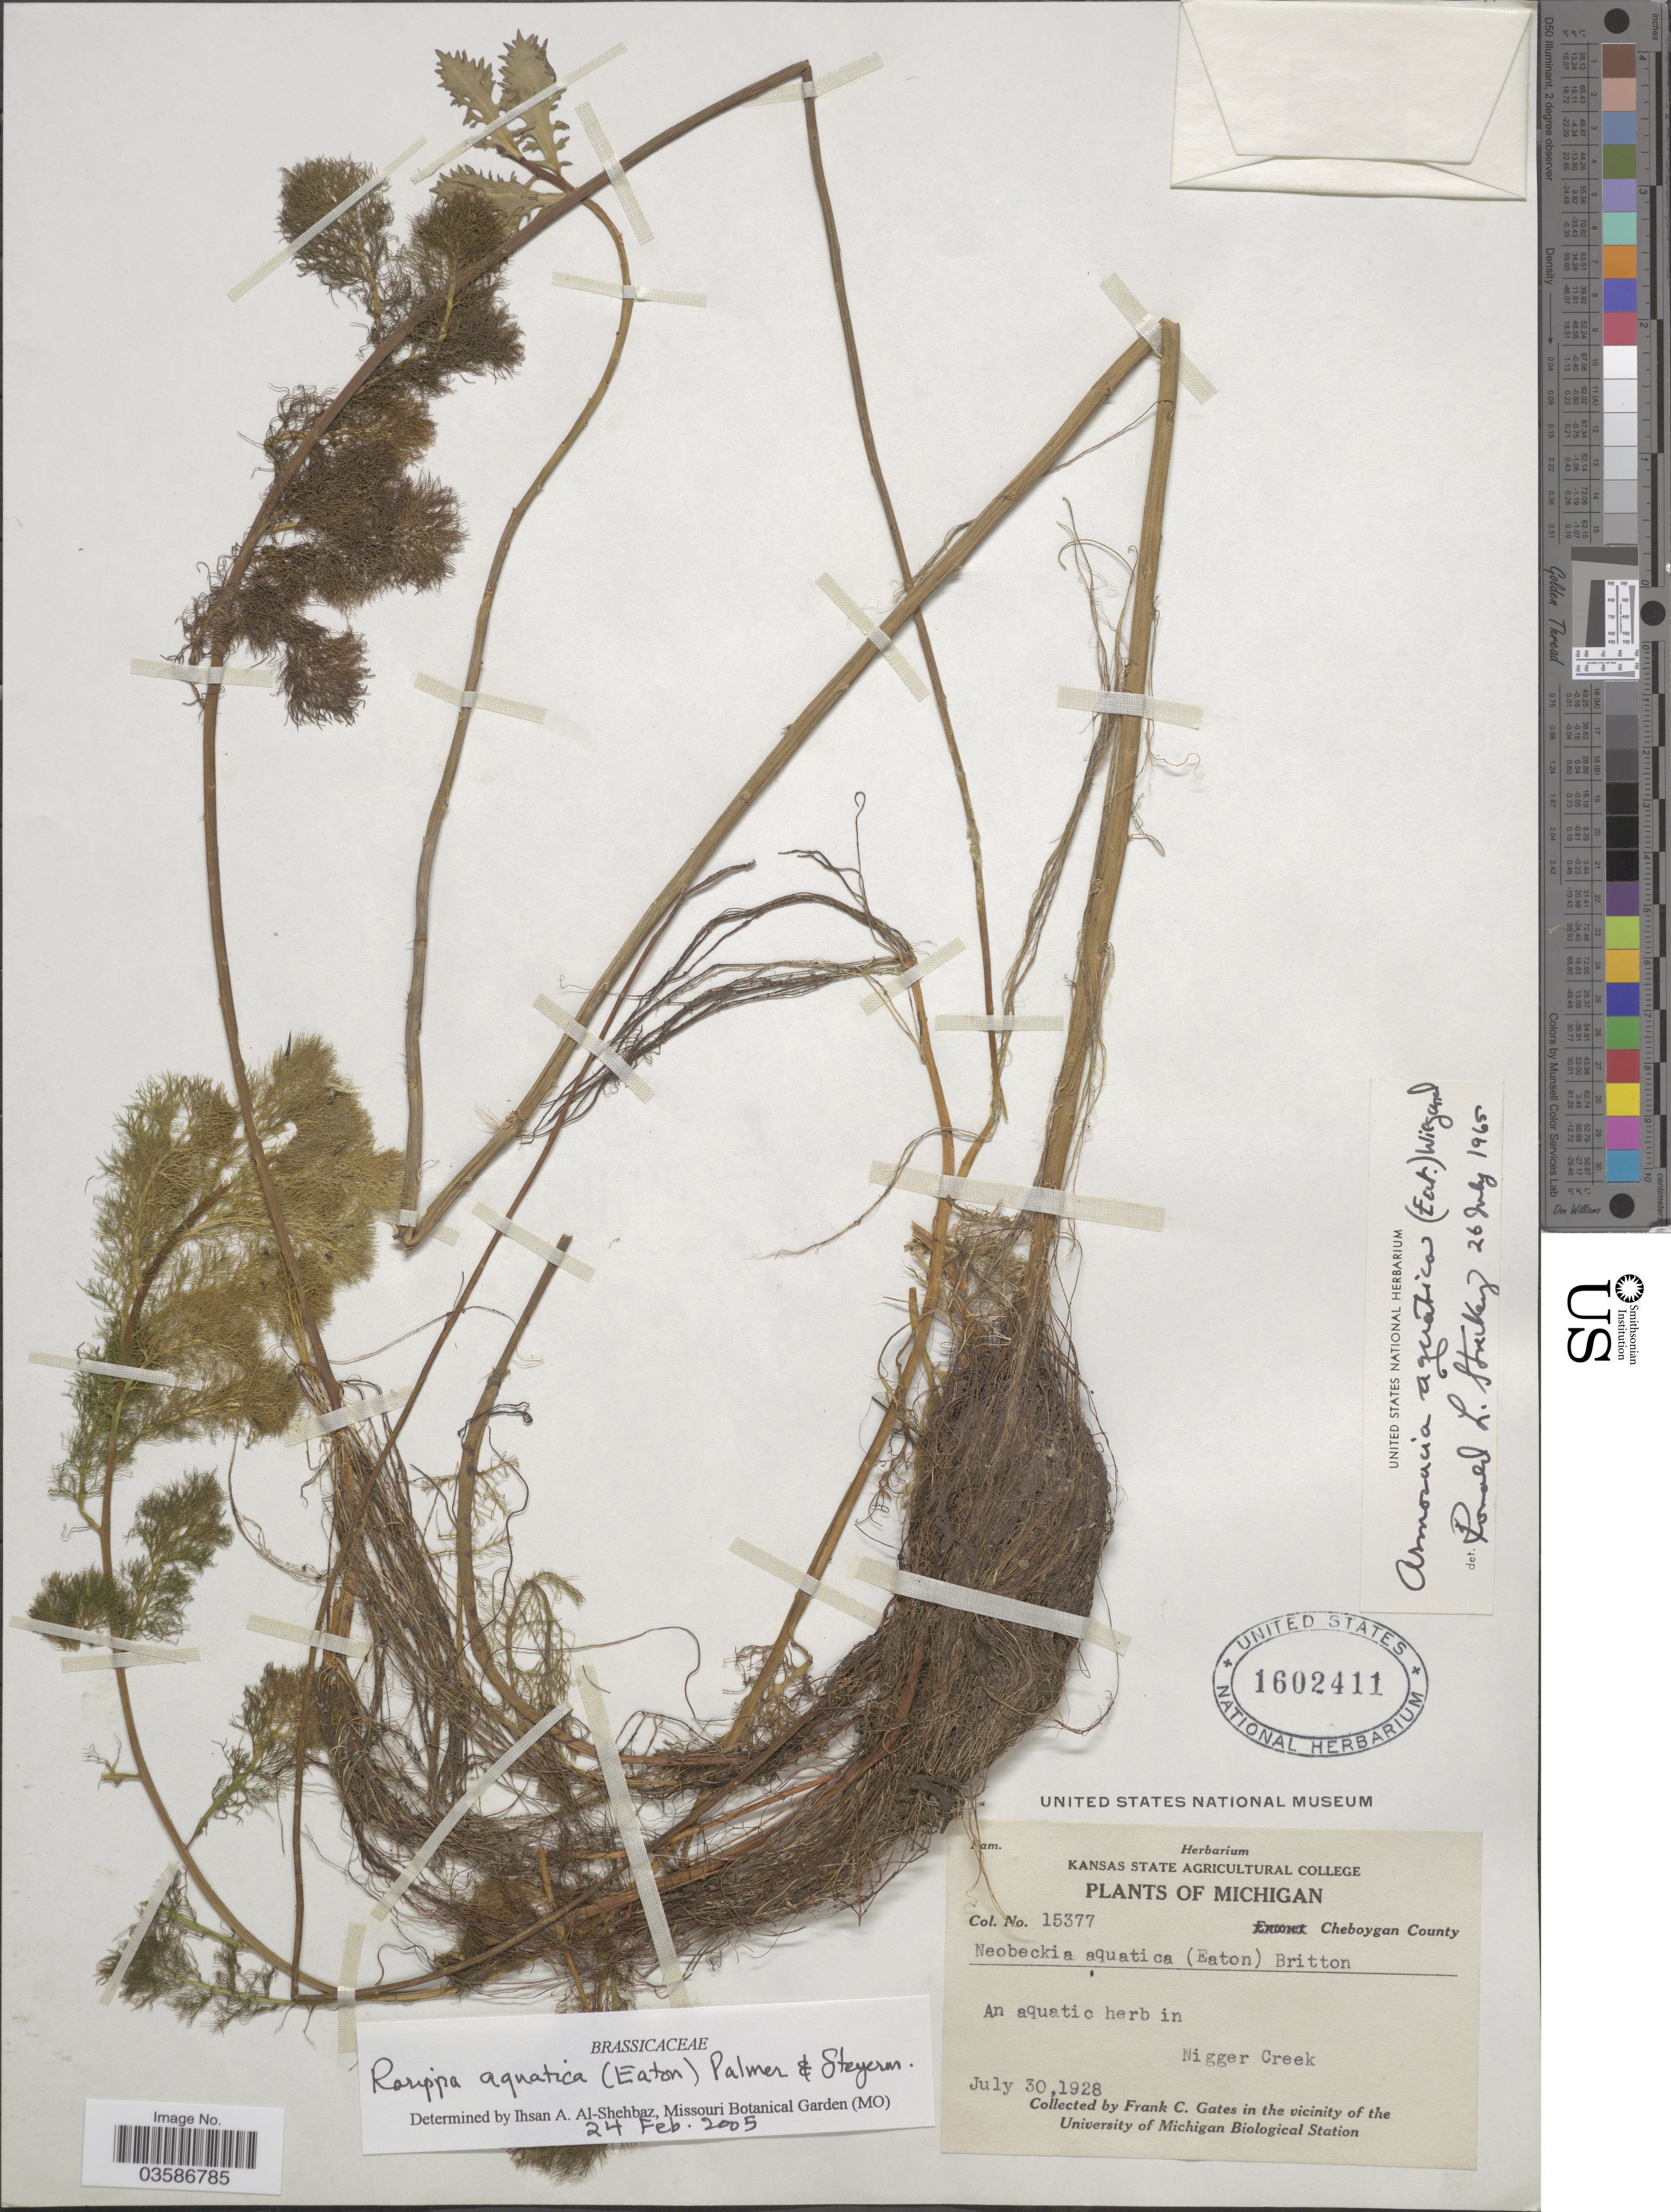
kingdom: Plantae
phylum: Tracheophyta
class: Magnoliopsida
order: Brassicales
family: Brassicaceae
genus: Rorippa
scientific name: Rorippa aquatica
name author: (Eaton) E.J. Palmer & Steyerm.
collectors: F. C. Gates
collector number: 15377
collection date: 1928-07-30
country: United States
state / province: Michigan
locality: Cheboygan County. Nigger Creek.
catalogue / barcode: US 1602411